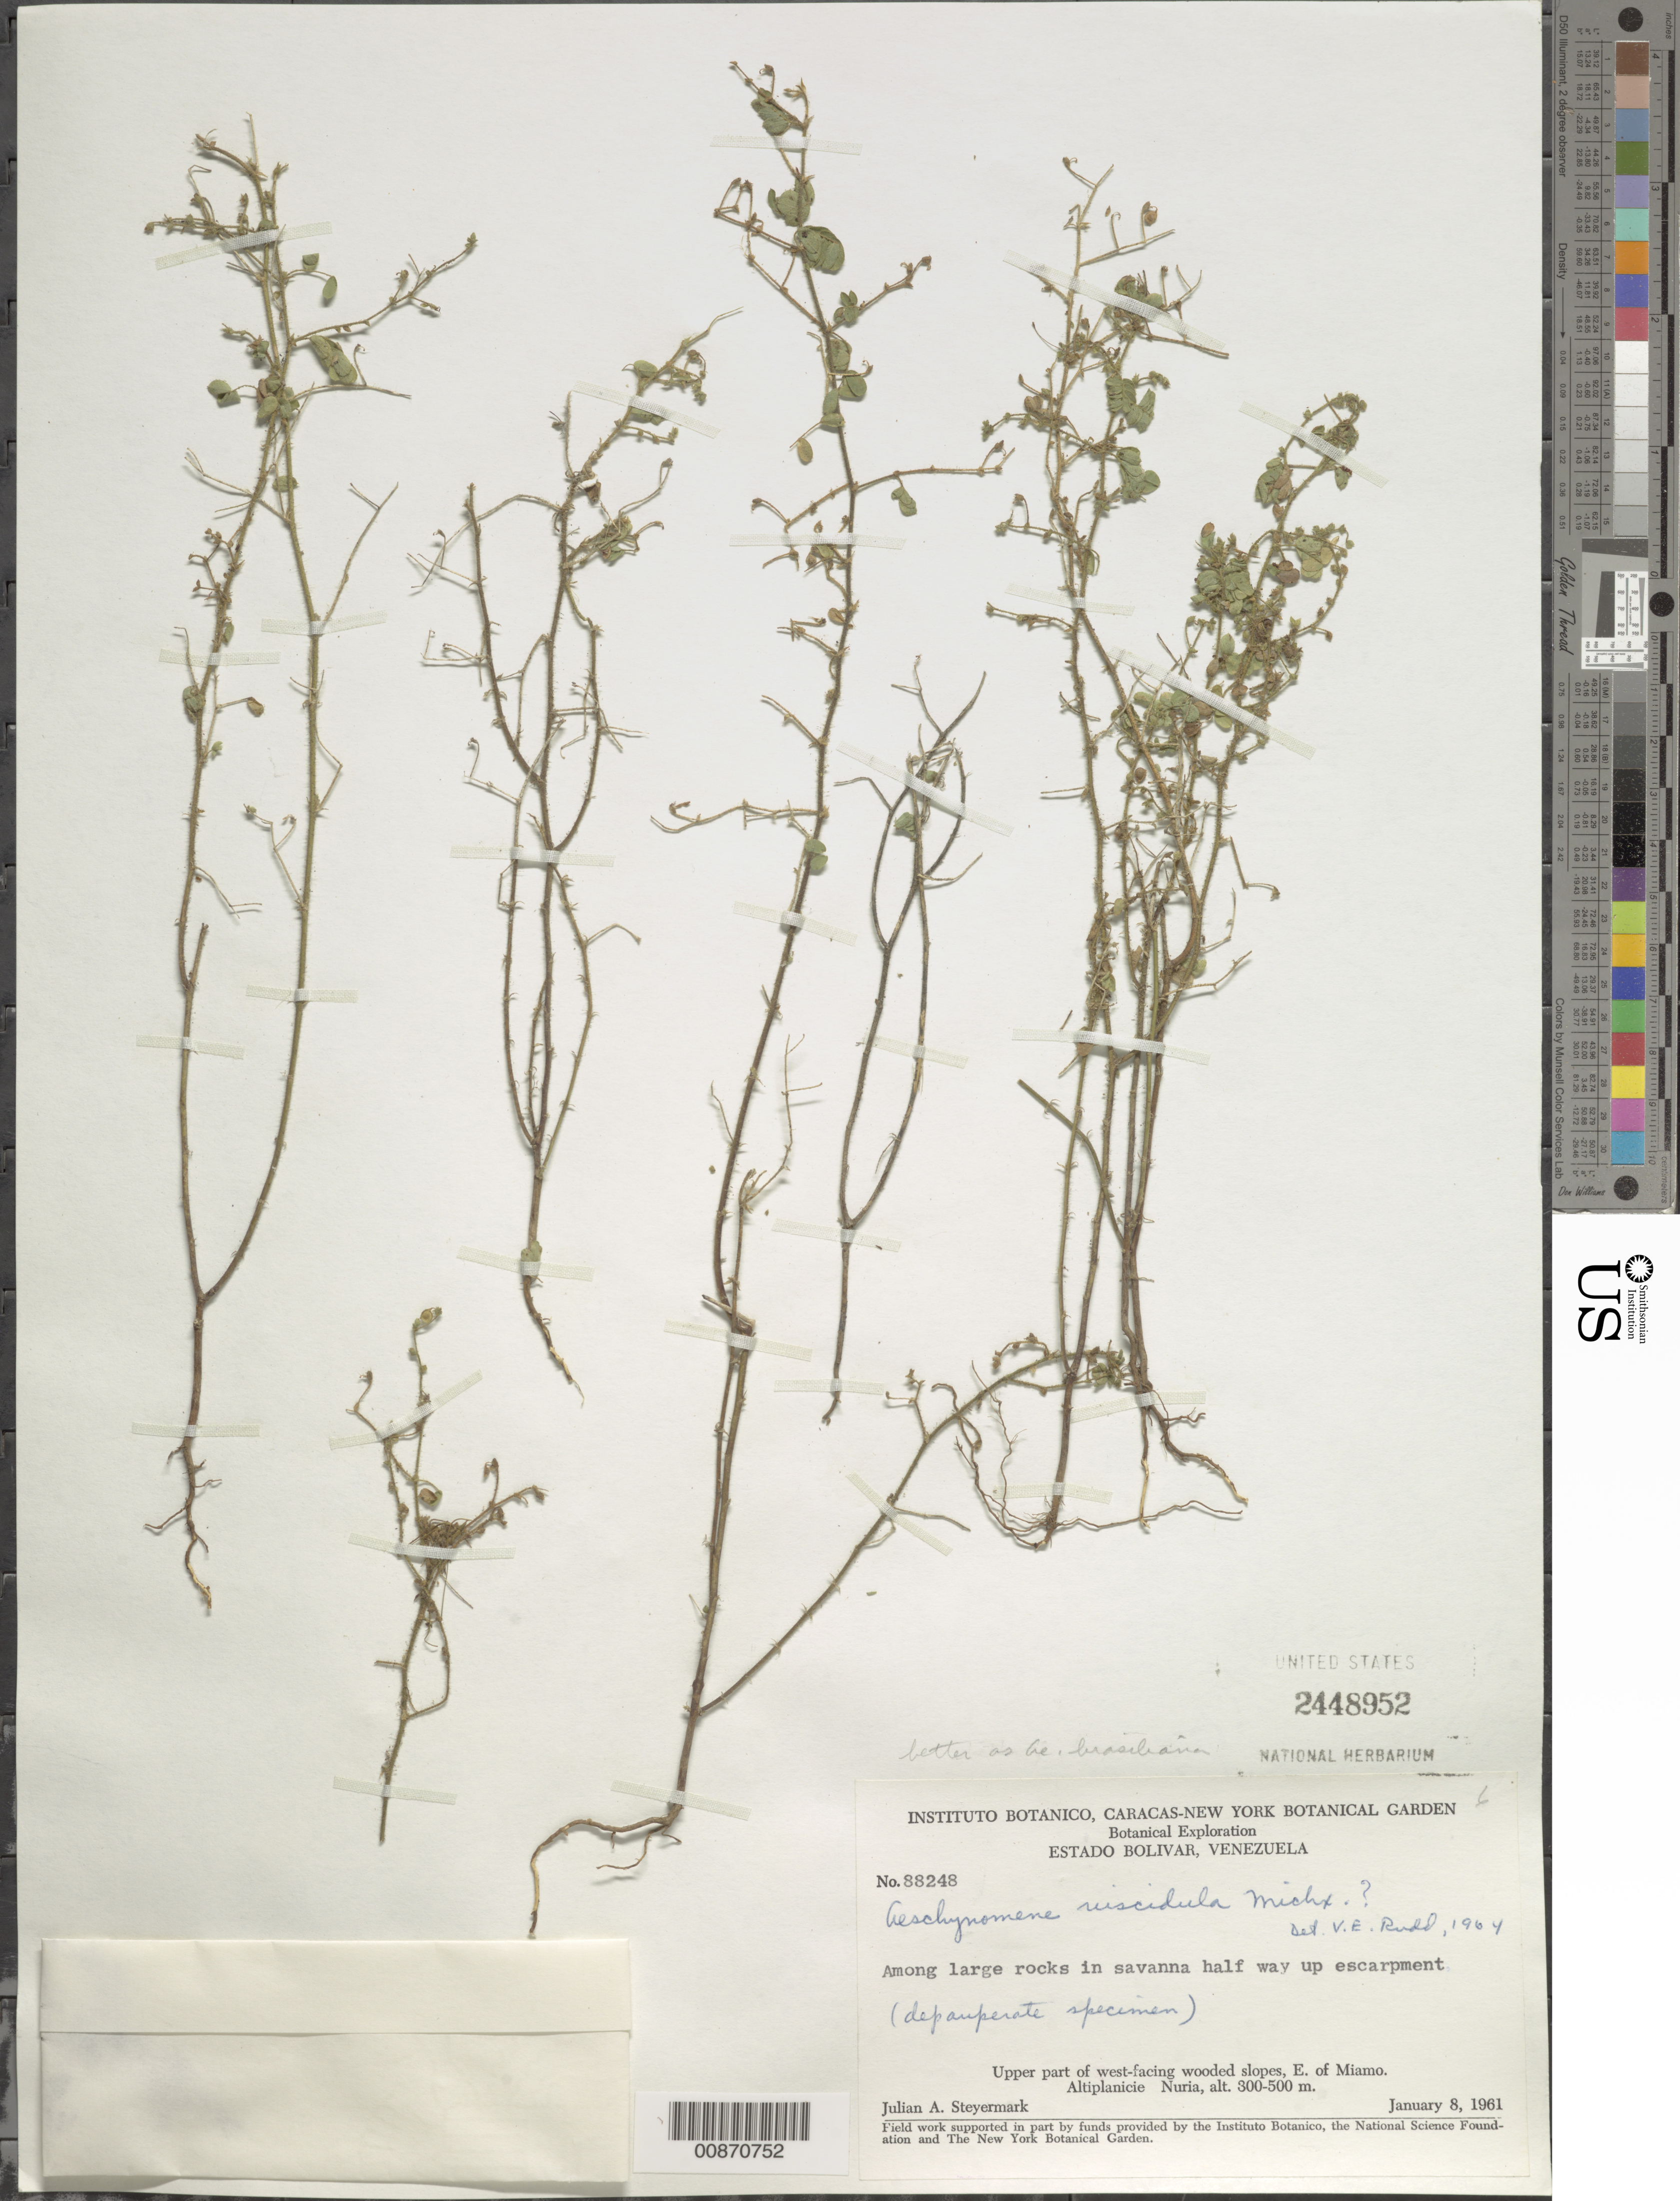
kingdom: Plantae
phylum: Tracheophyta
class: Magnoliopsida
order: Fabales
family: Fabaceae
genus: Aeschynomene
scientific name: Aeschynomene brasiliana var. brasiliana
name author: (Poir.) DC.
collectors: J. Steyermark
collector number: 88248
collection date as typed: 8-Jan-61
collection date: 1961-01-08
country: Venezuela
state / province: Bolívar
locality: Altiplanicie de Nuria, E of Miamo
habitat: Upper part of west-facing wooded slopes, among large rocks in savanna half-way up escarpment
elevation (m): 300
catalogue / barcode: US 2448952